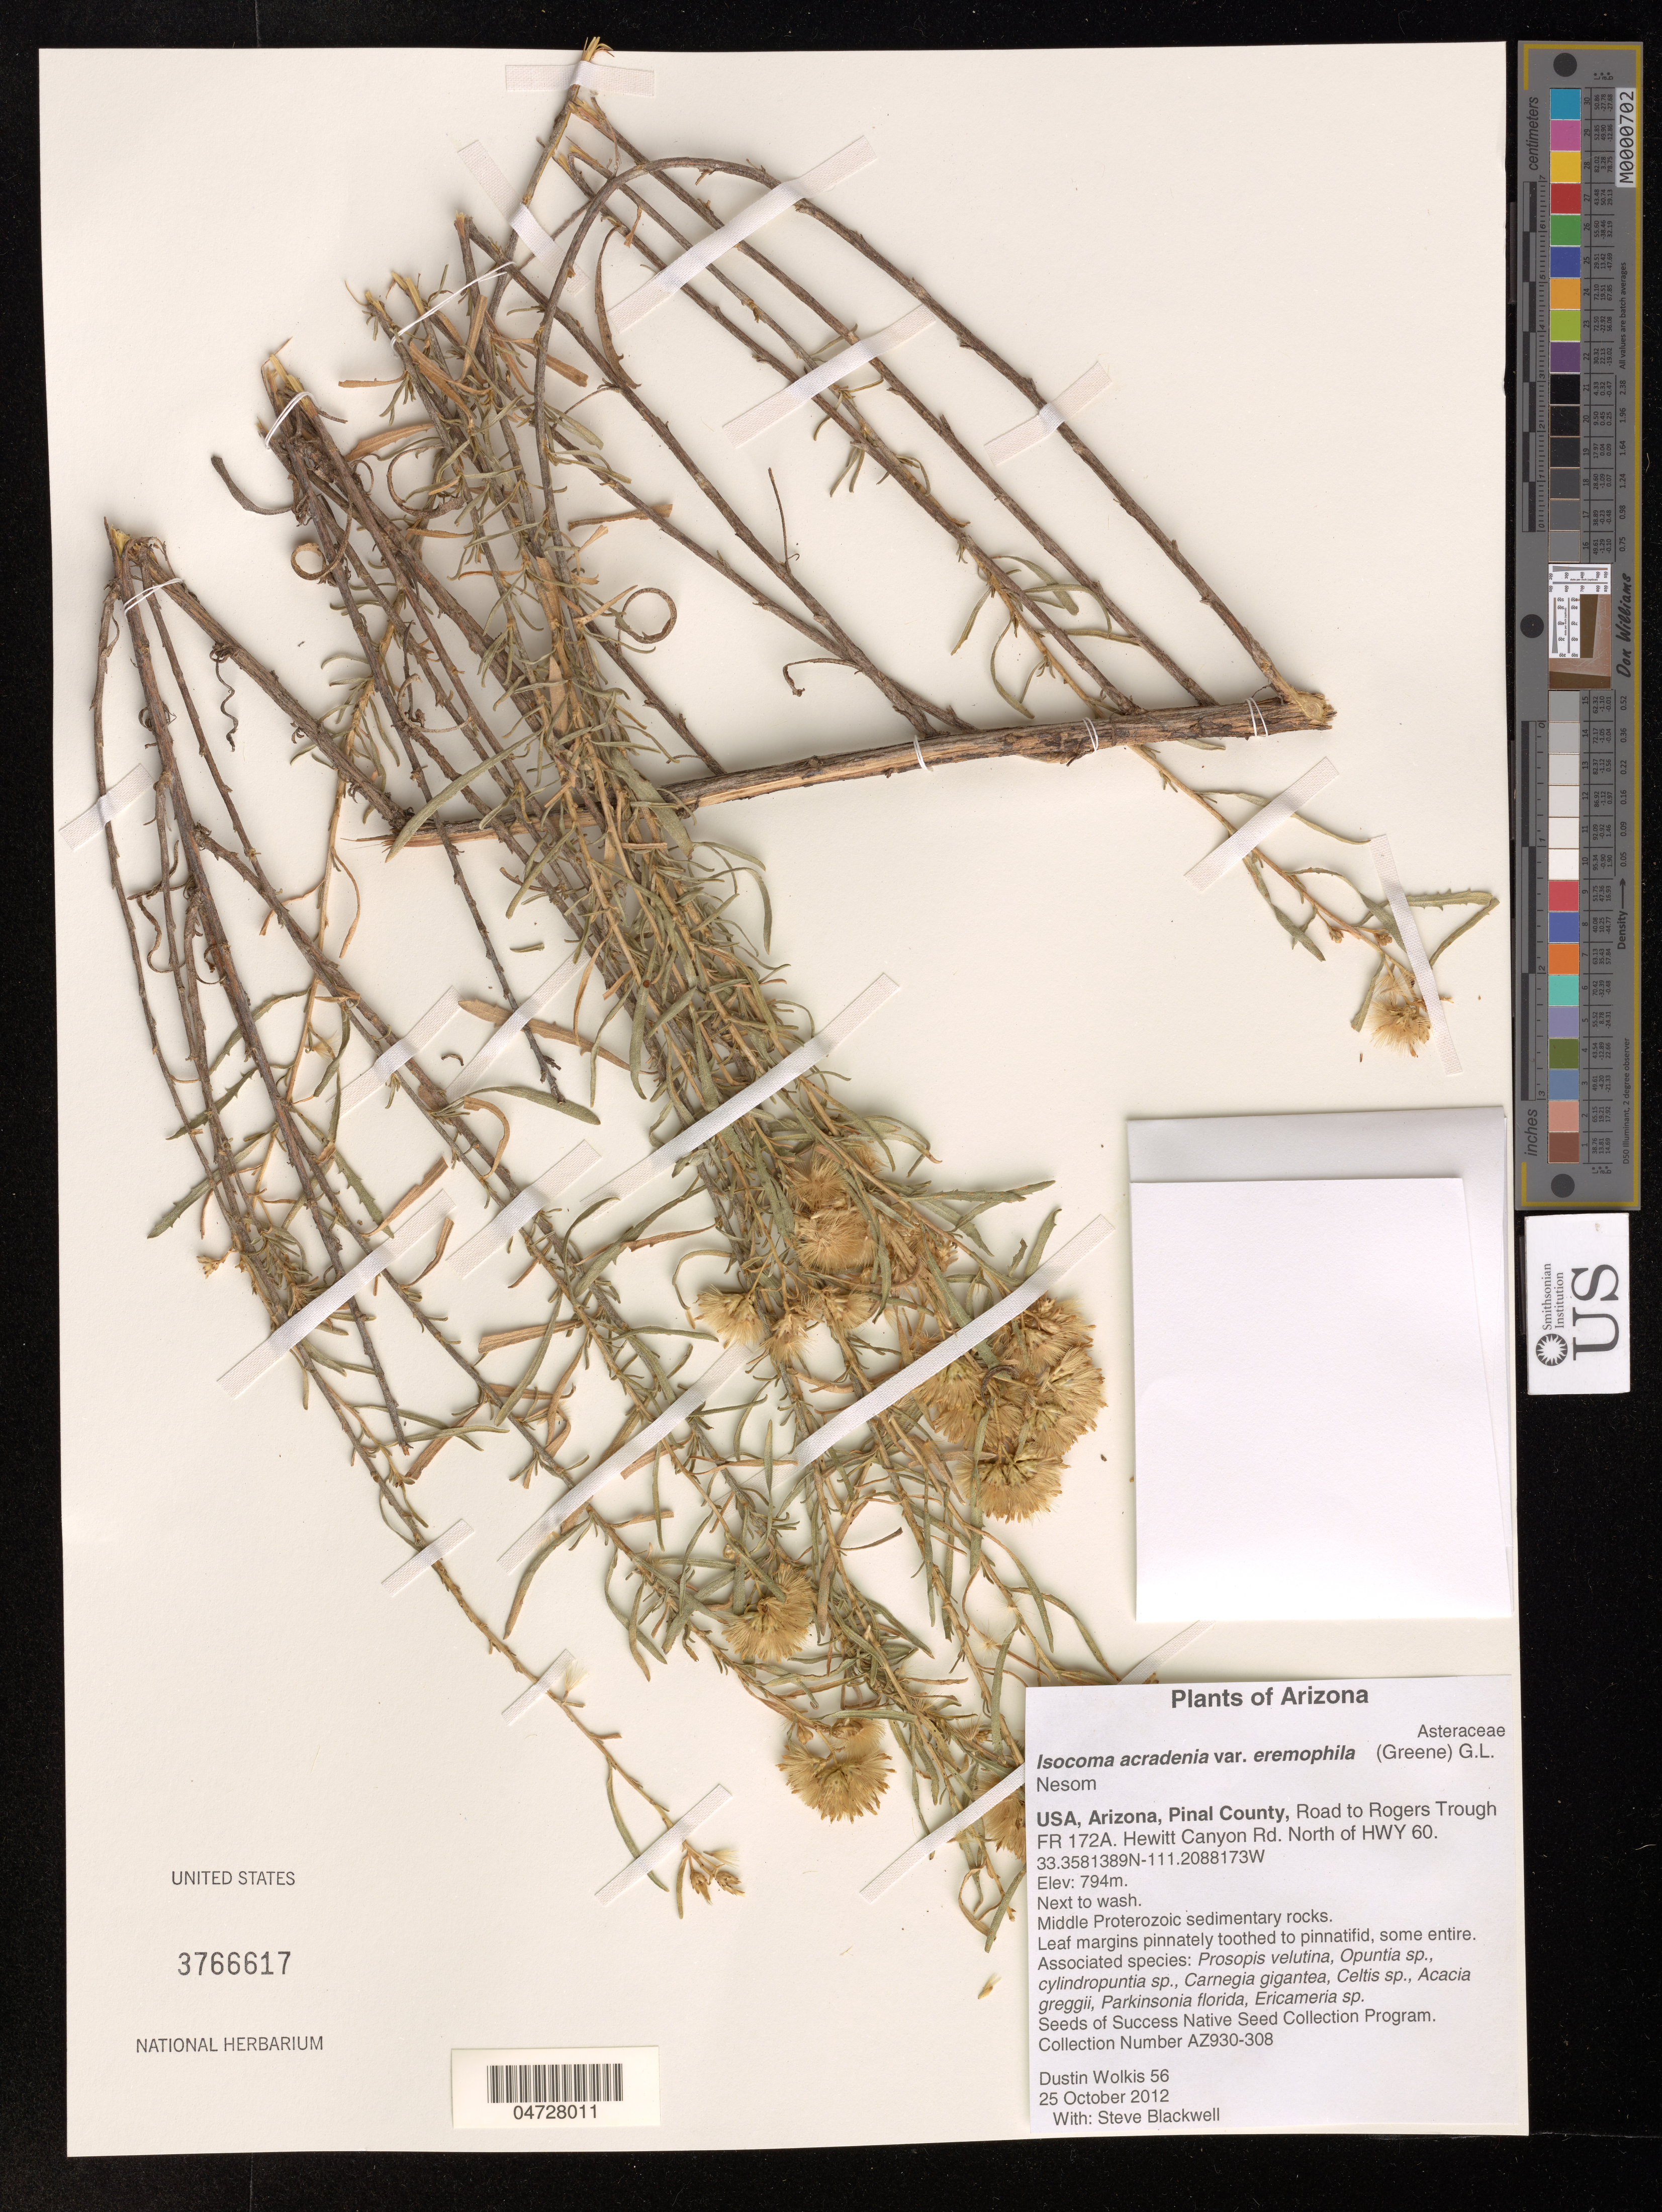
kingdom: Plantae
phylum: Tracheophyta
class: Magnoliopsida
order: Asterales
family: Asteraceae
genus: Isocoma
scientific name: Isocoma acradenia var. eremophila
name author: (S.W. Greene) G.L. Nesom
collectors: D. Wolkis & S. Blackwell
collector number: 56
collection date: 2012-10-26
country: United States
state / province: Arizona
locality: Pinal County, Road to Rogers Trough FR 172A. Hewitt Canyon Rd. North of HWY 60.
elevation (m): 794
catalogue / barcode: US 3766617